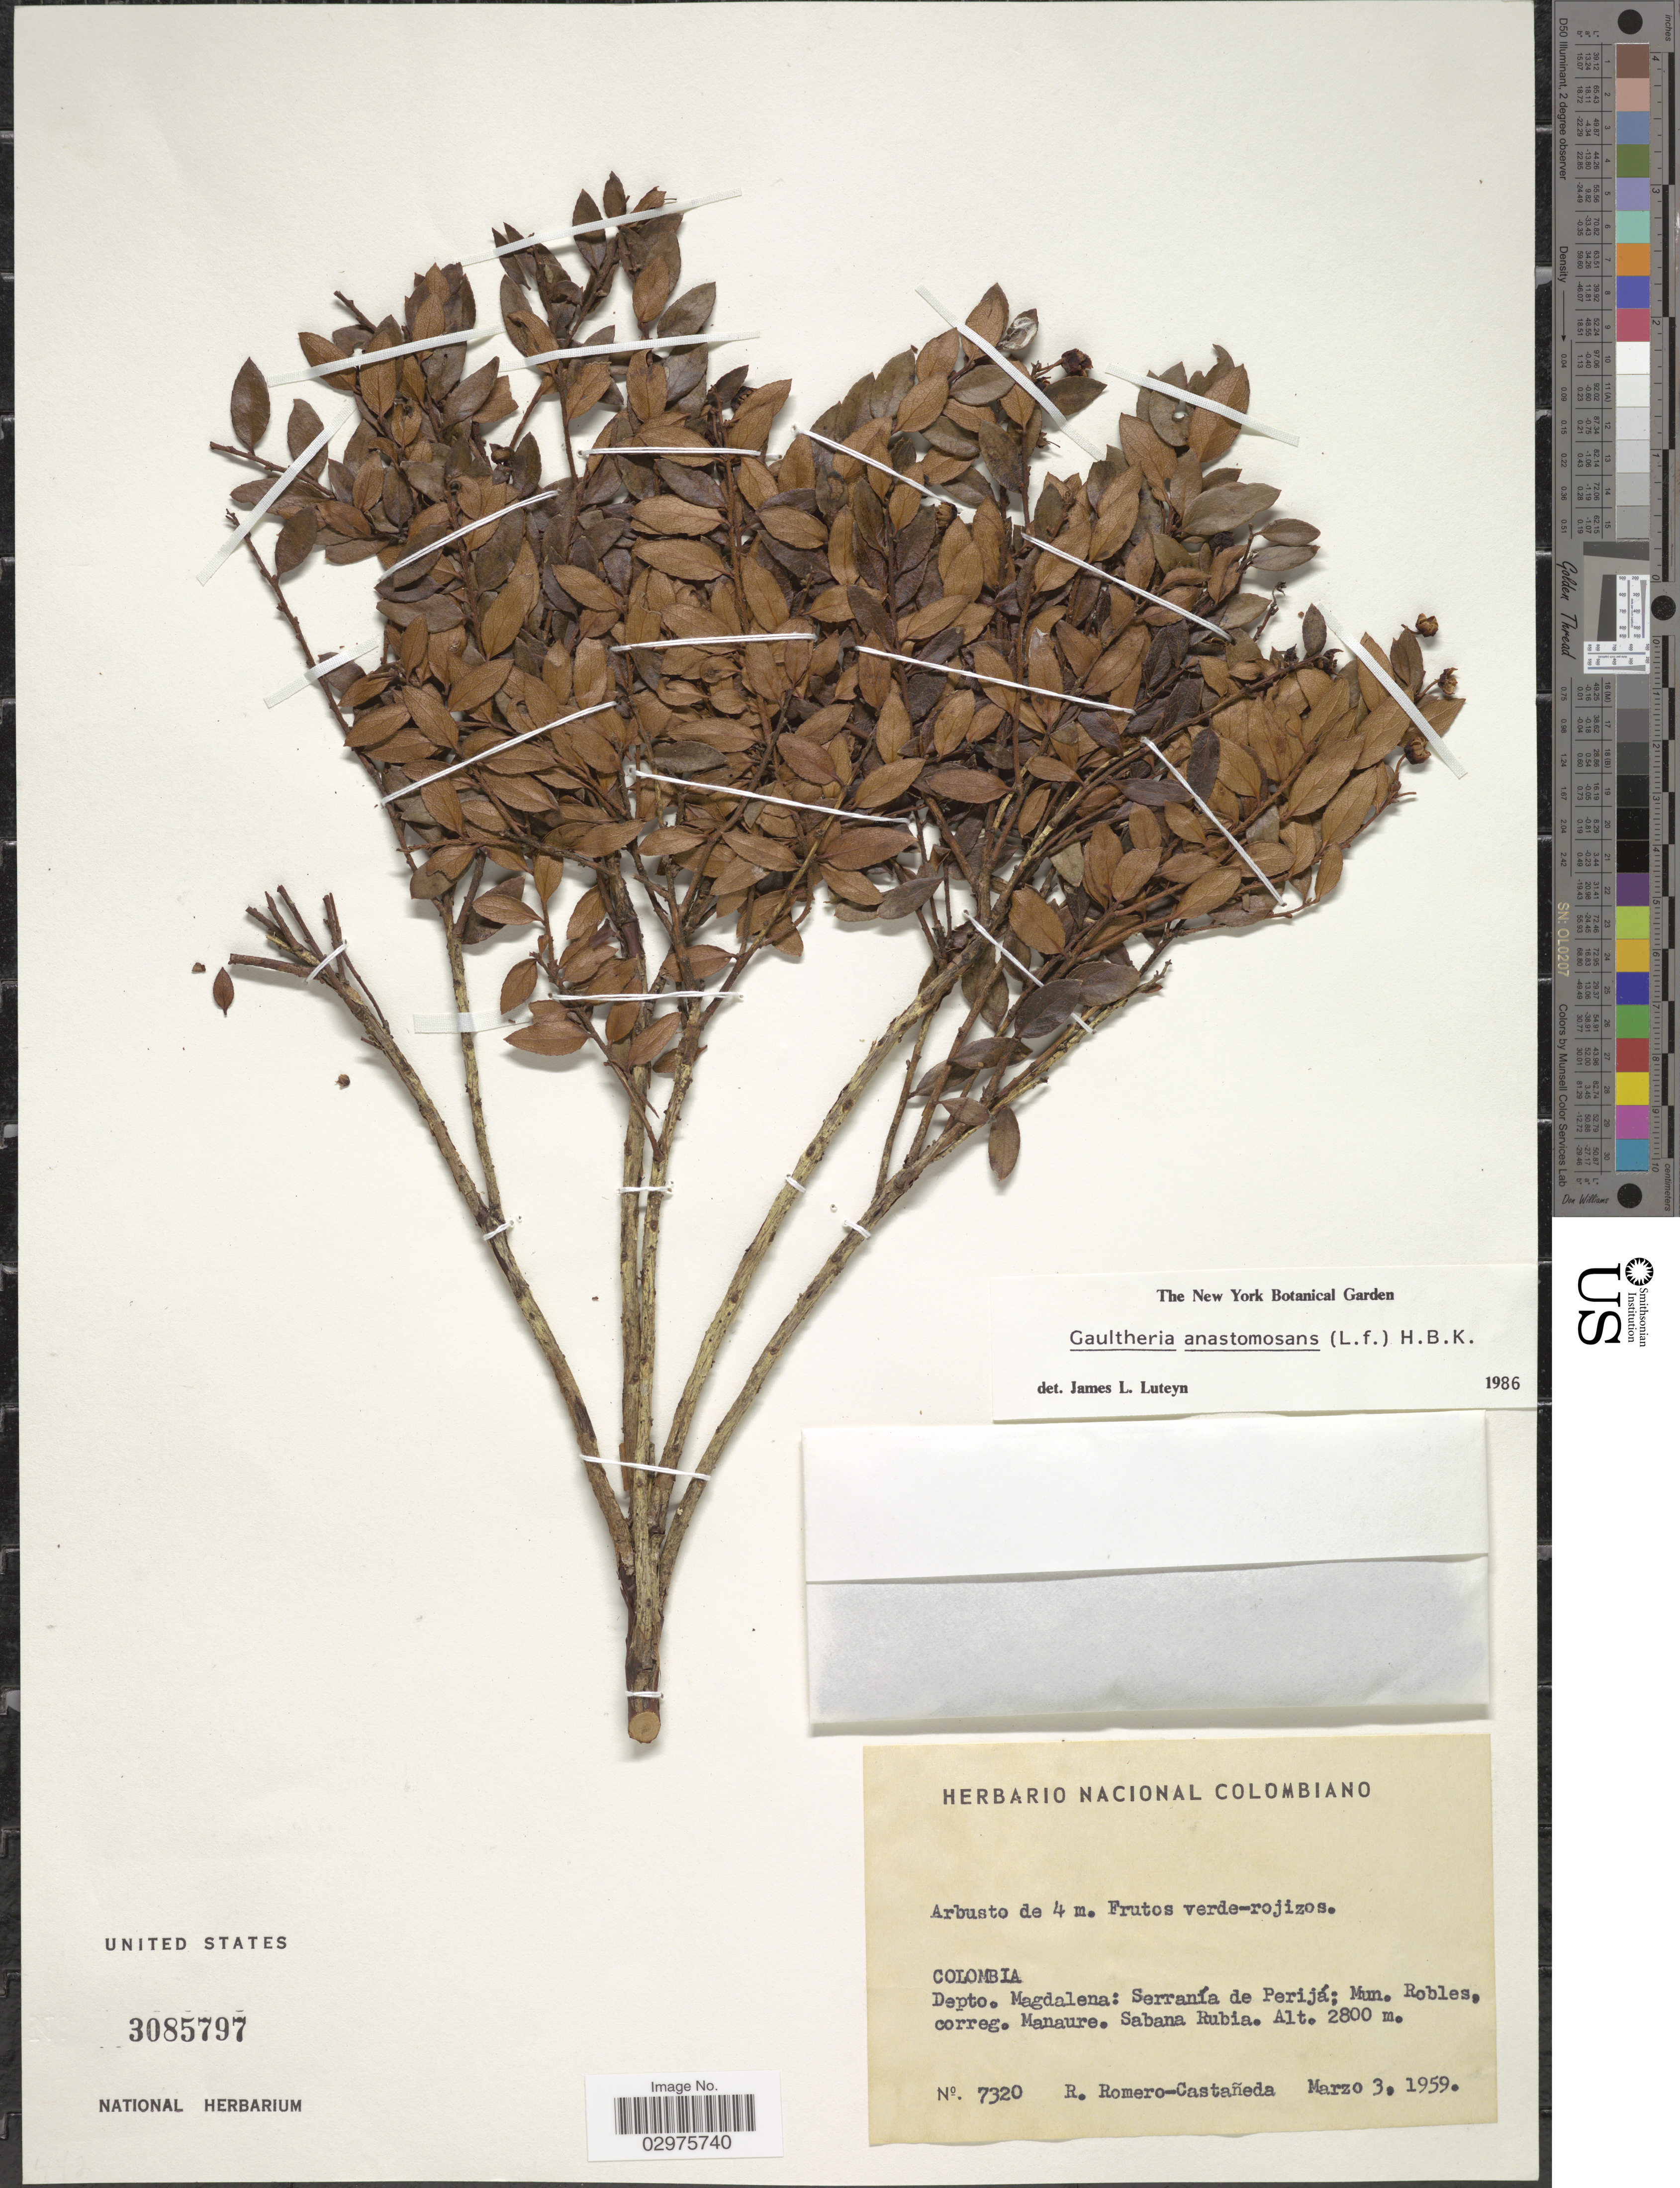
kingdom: Plantae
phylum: Tracheophyta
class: Magnoliopsida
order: Ericales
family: Ericaceae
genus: Gaultheria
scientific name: Gaultheria anastomosans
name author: (L. f.) Kunth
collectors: R. Romero Castañeda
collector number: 7320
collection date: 1959-03-03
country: Colombia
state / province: Magdalena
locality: Depto. Magdalena: Serranía de Perijá: Mun. Robles, correg. Manaure. Sabana Rubia.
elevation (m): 2800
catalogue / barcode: US 3085797